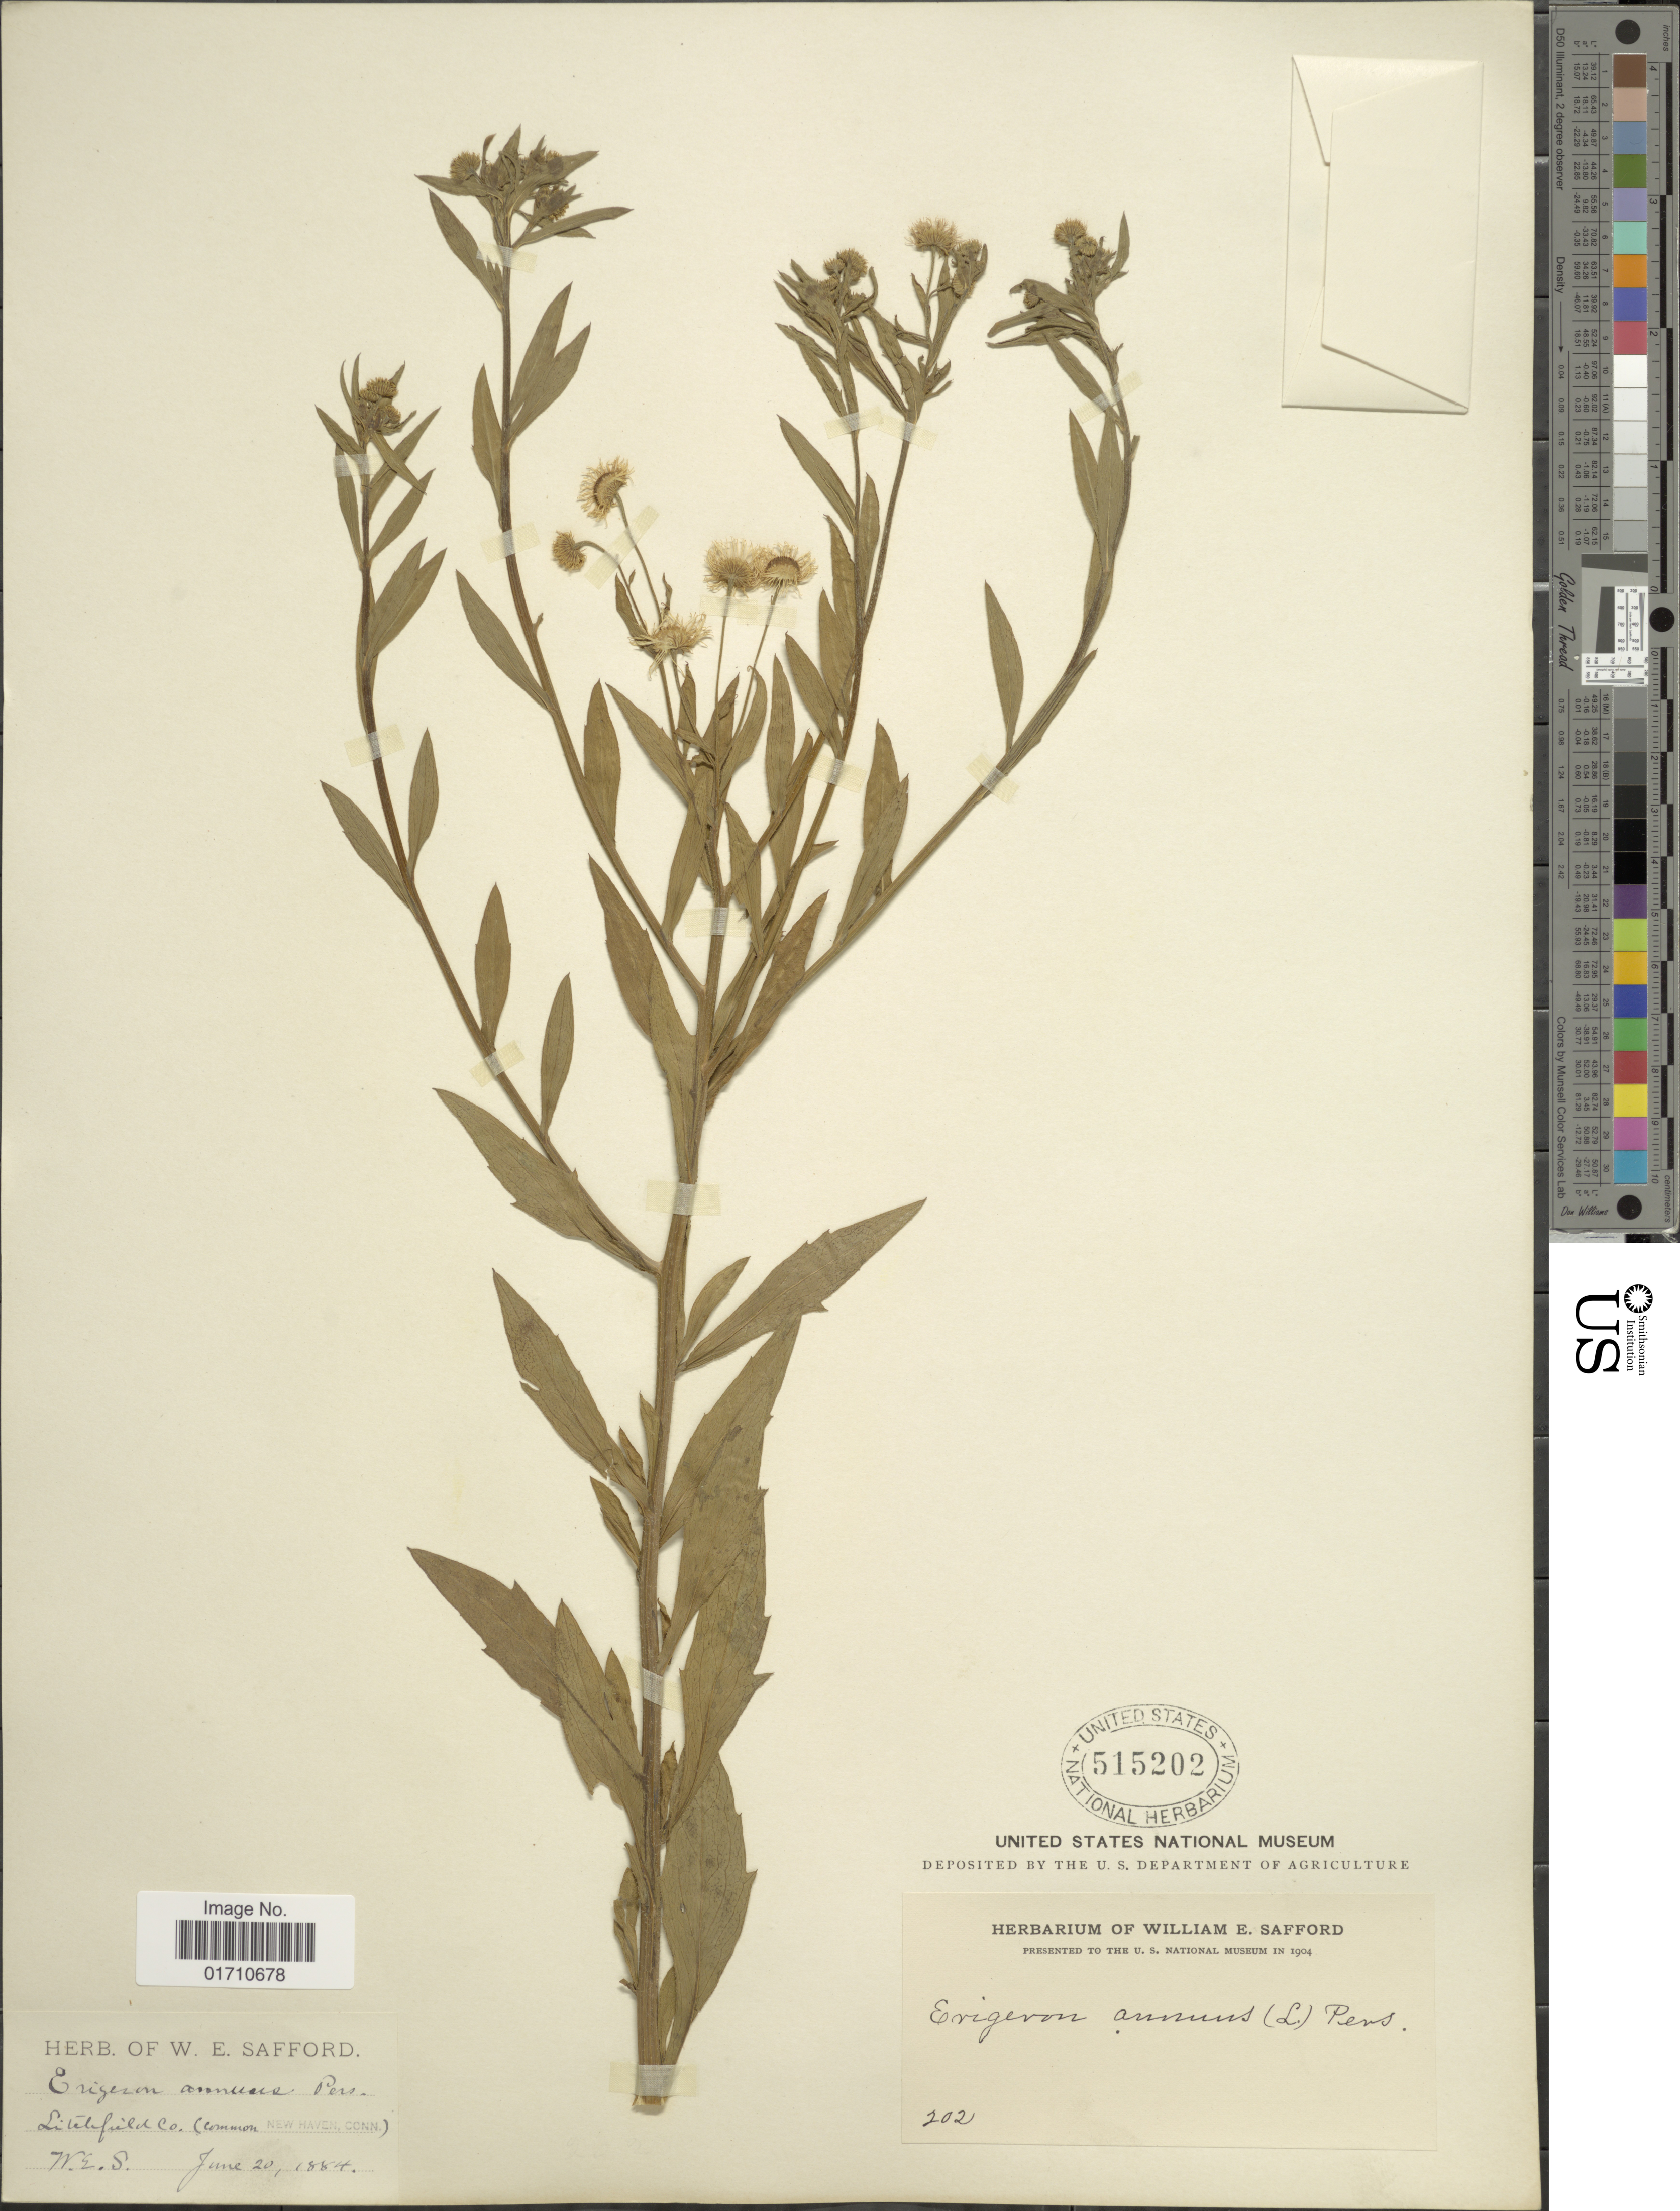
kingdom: Plantae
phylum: Tracheophyta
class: Magnoliopsida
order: Asterales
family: Asteraceae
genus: Erigeron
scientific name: Erigeron annuus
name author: (L.) Pers.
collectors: W. E. Safford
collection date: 1884-06-20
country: United States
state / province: Connecticut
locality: Li [illegible text]field Co (common New Haven)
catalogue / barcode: US 515202